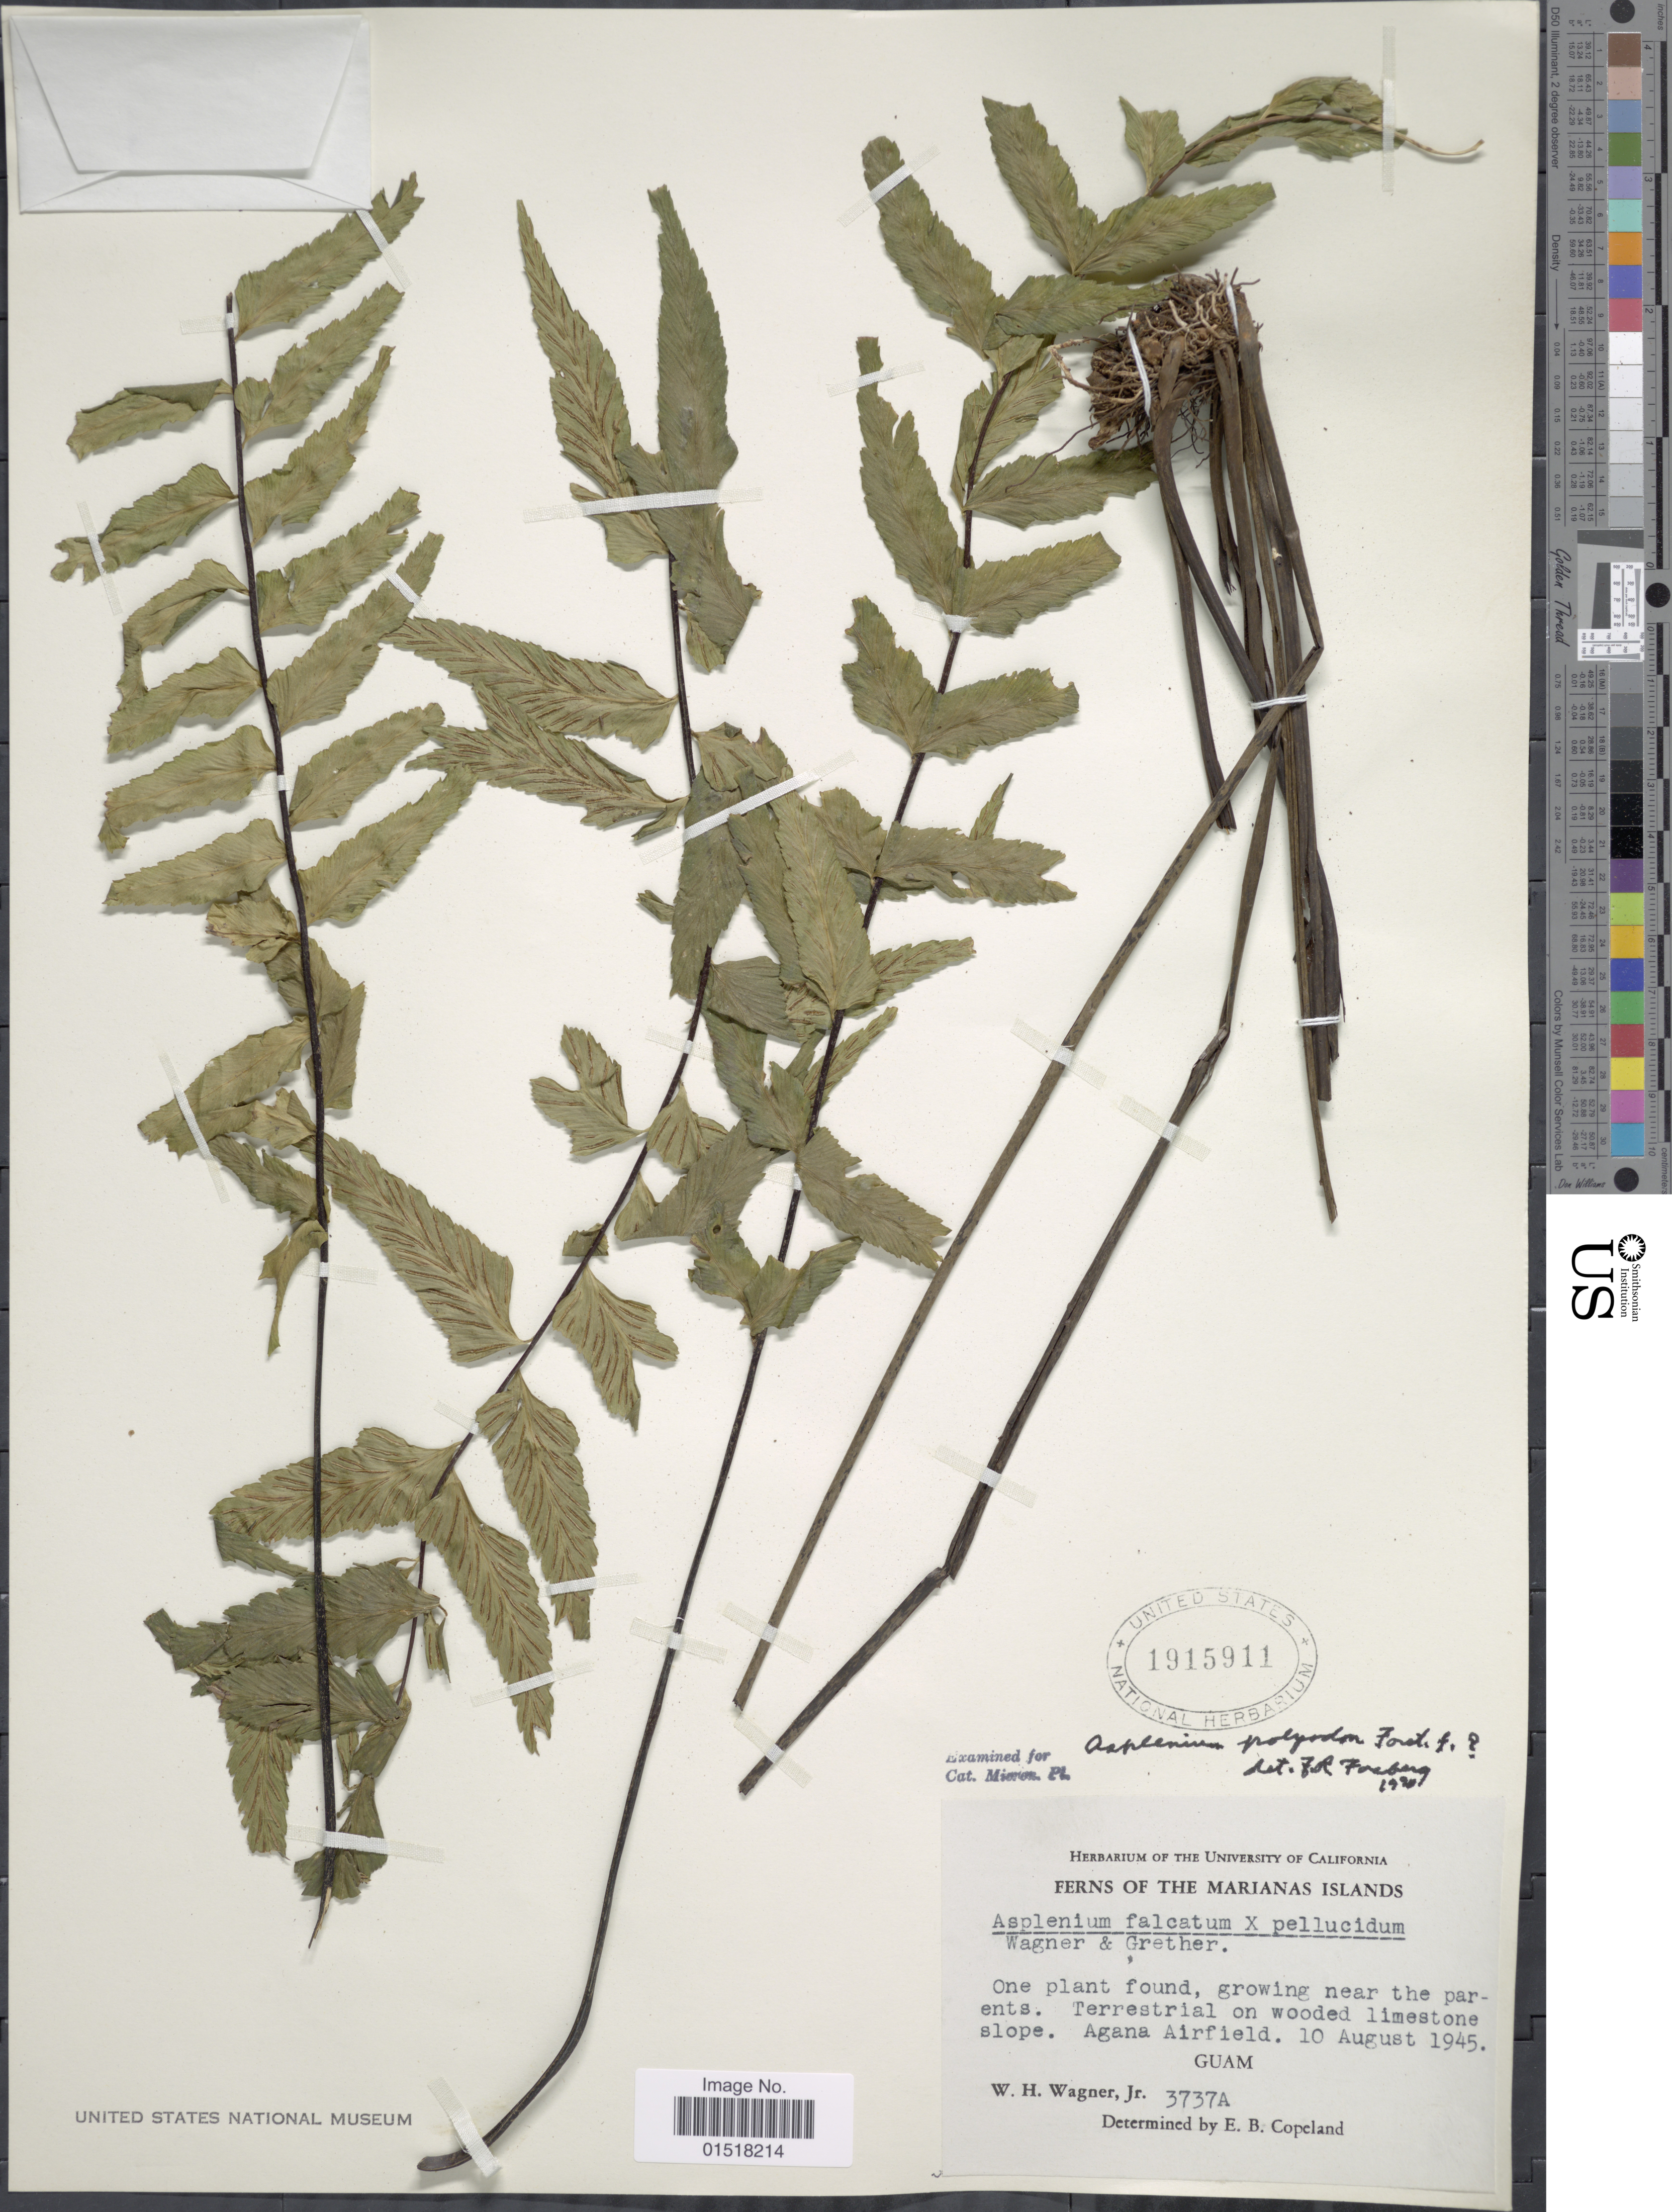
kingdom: Plantae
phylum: Tracheophyta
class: Polypodiopsida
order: Polypodiales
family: Aspleniaceae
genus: Asplenium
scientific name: Asplenium polyodon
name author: G. Forst.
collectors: W. H. Wagner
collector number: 3737A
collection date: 1945-08-10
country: Guam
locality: Ferns of the Marianas Islands. One plant found, growing near the parents. Terrestrial on wooded limestone slope. Agana Airfield.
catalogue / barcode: US 1915911